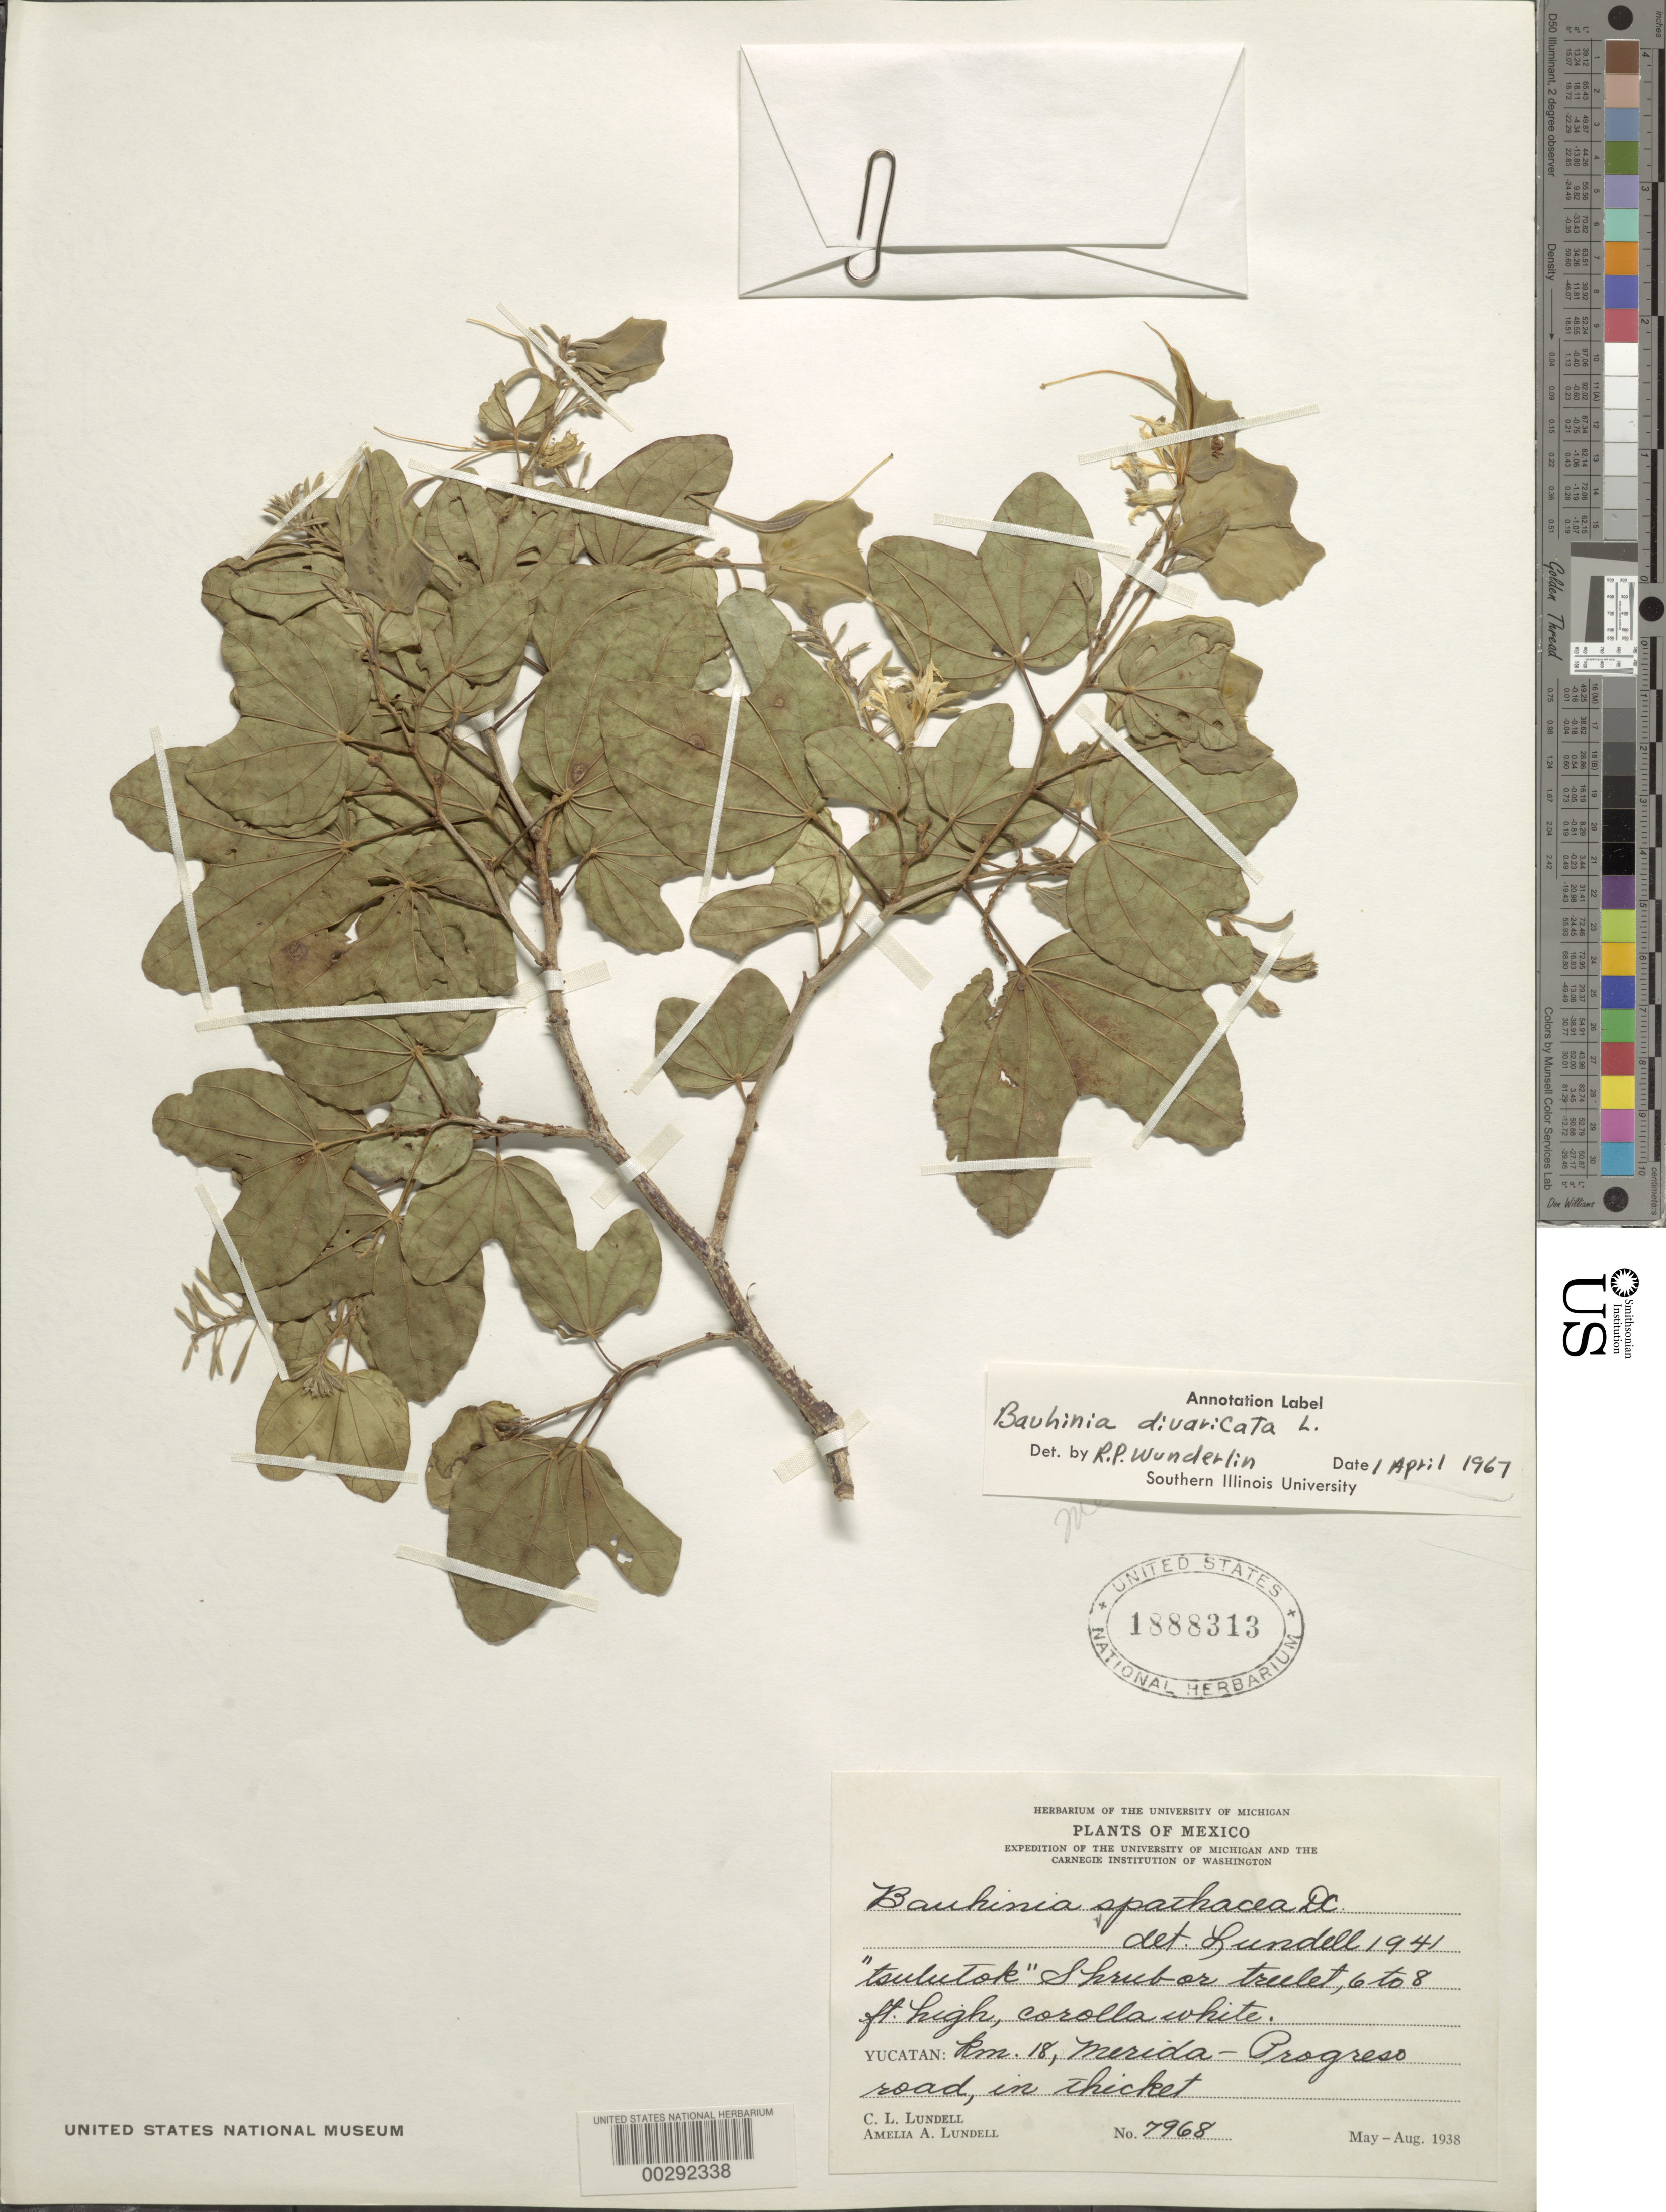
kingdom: Plantae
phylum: Tracheophyta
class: Magnoliopsida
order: Fabales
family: Fabaceae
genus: Bauhinia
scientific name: Bauhinia divaricata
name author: L.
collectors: C. L. Lundell & A. A. Lundell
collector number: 7968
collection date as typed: May 1938 to -- Aug 1938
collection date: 1938-05/1938-08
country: Mexico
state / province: Yucatán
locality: Km 18, Merida - Progreso road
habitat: In thicket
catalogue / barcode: US 1888313